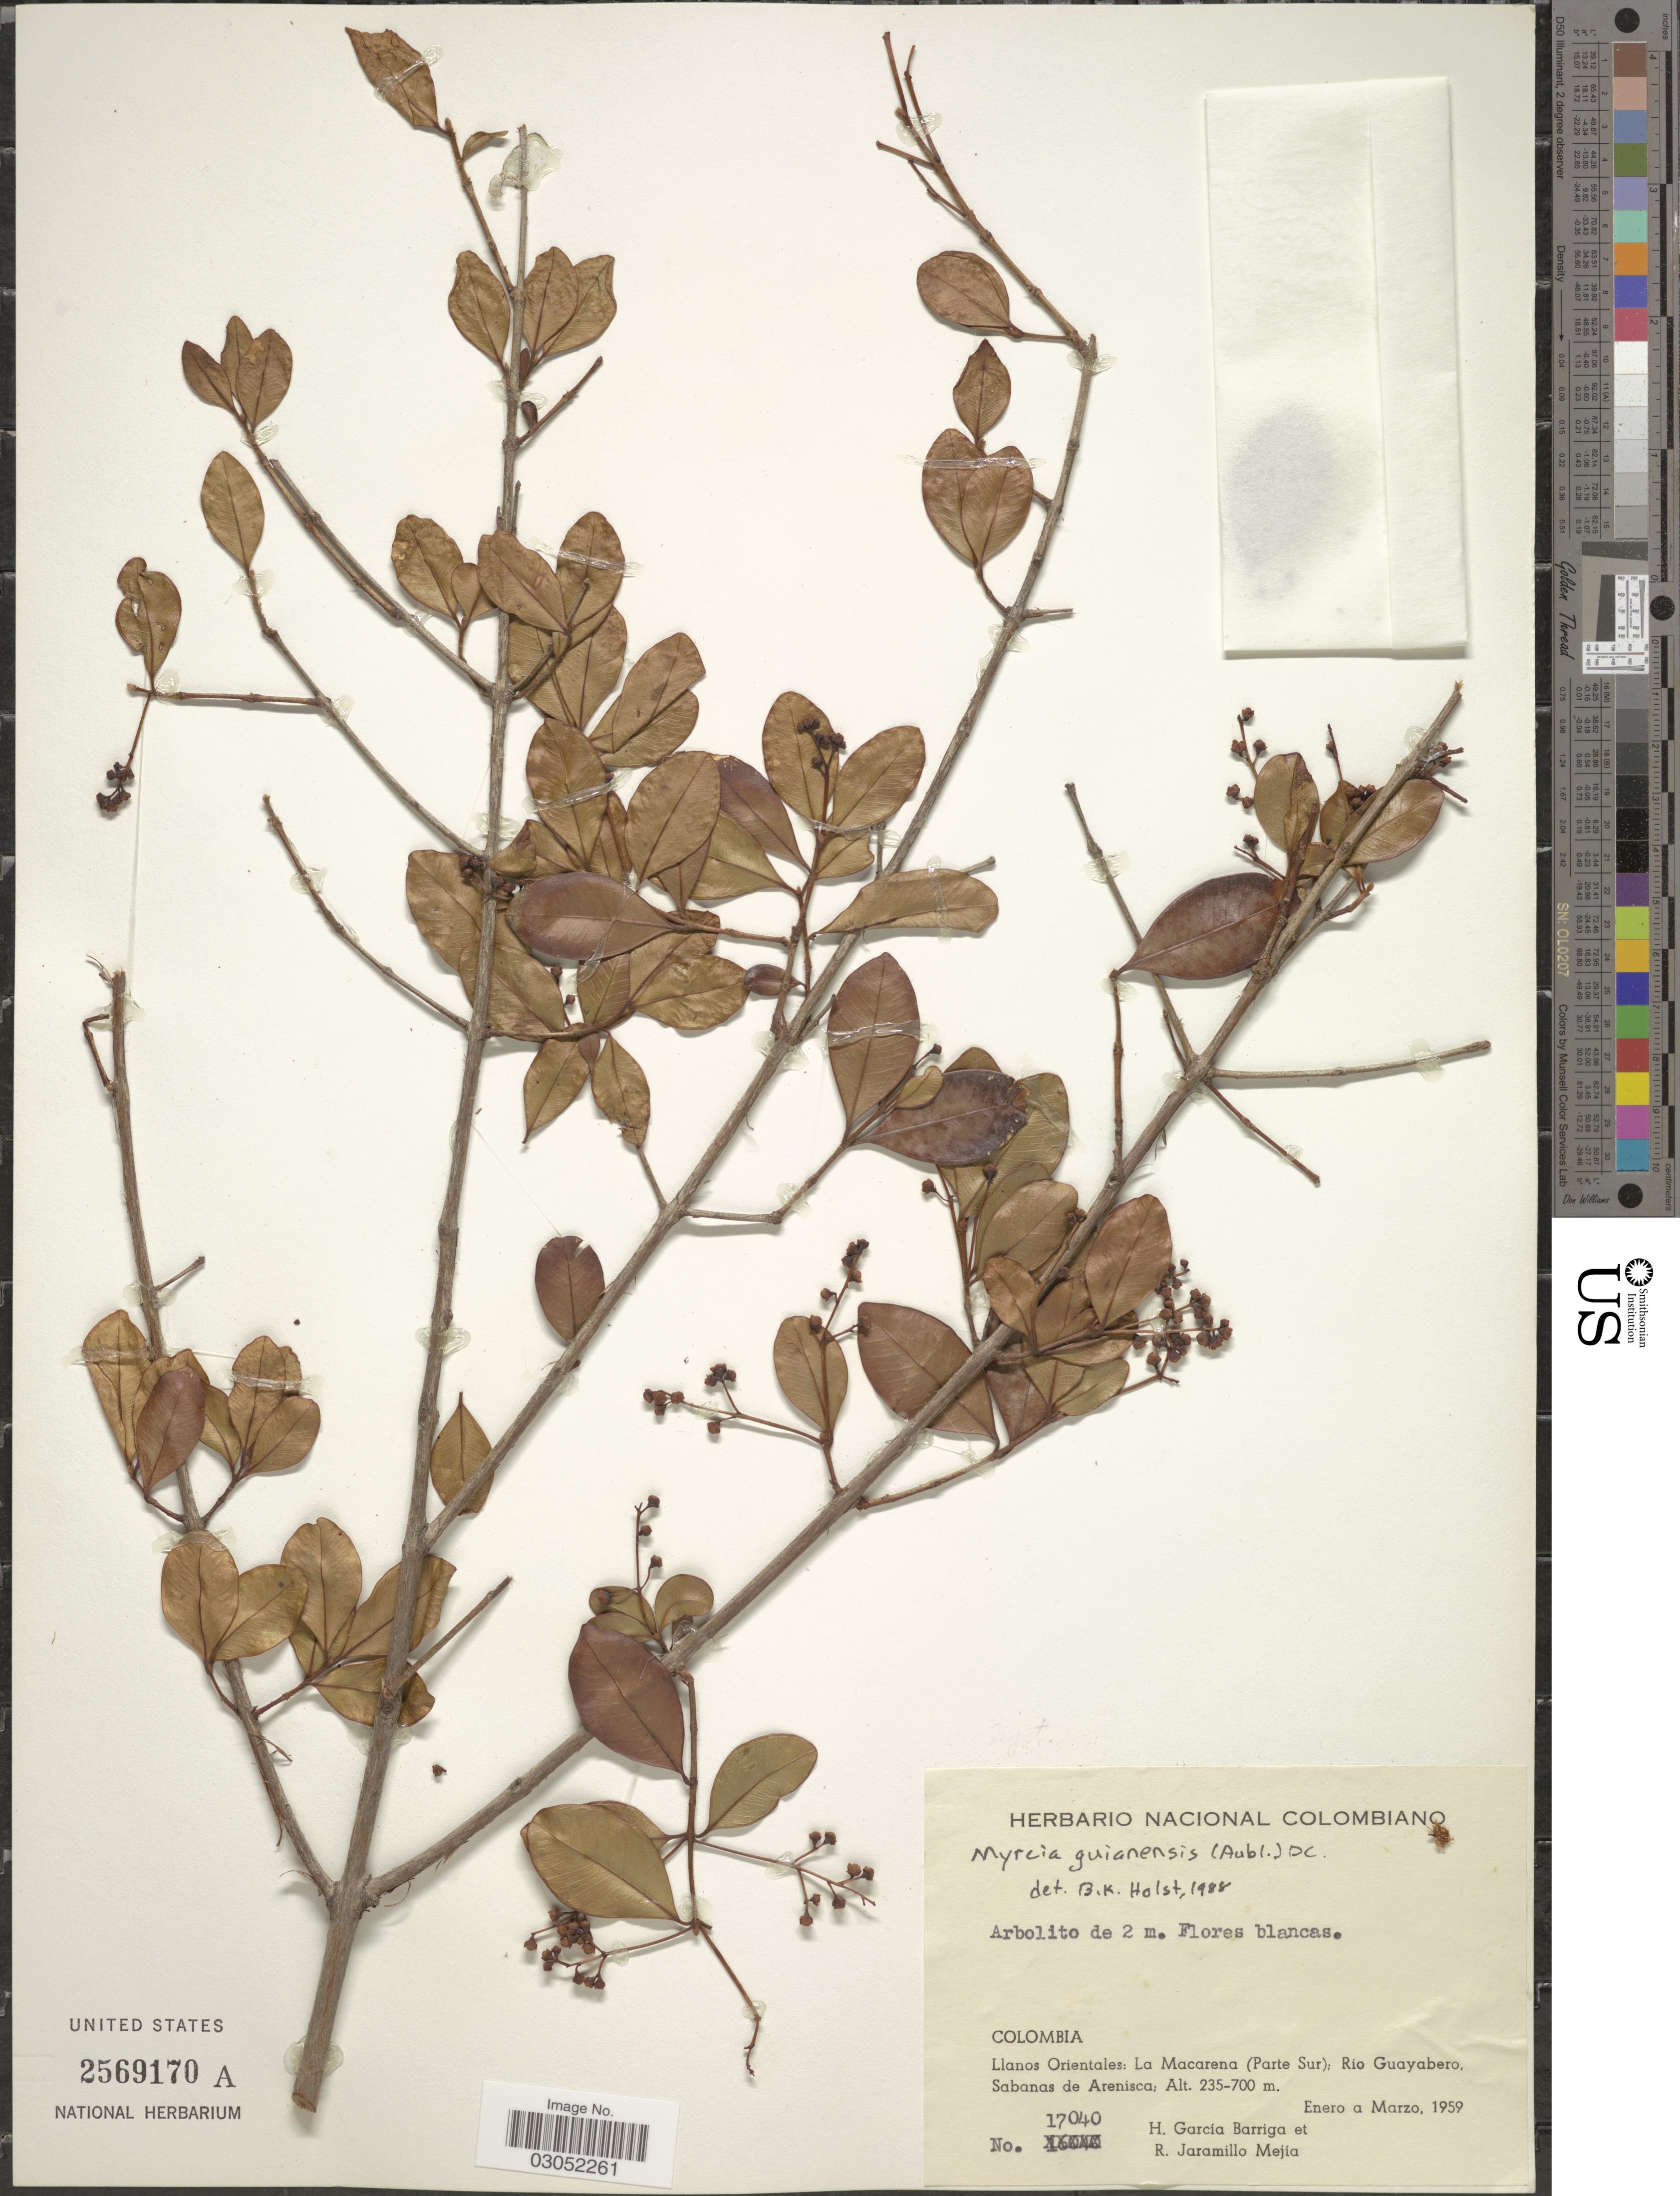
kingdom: Plantae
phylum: Tracheophyta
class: Magnoliopsida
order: Myrtales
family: Myrtaceae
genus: Myrcia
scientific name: Myrcia guianensis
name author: (Aubl.) DC.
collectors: H. García Barriga & R. Jaramillo M.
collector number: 17040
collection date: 1959-01/1959-03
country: Colombia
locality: Llanos Orientales: La Macarena (Parte Sur); Rio Guayabero, Sabanas de Arenisca.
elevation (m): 235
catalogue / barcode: US 2569170A